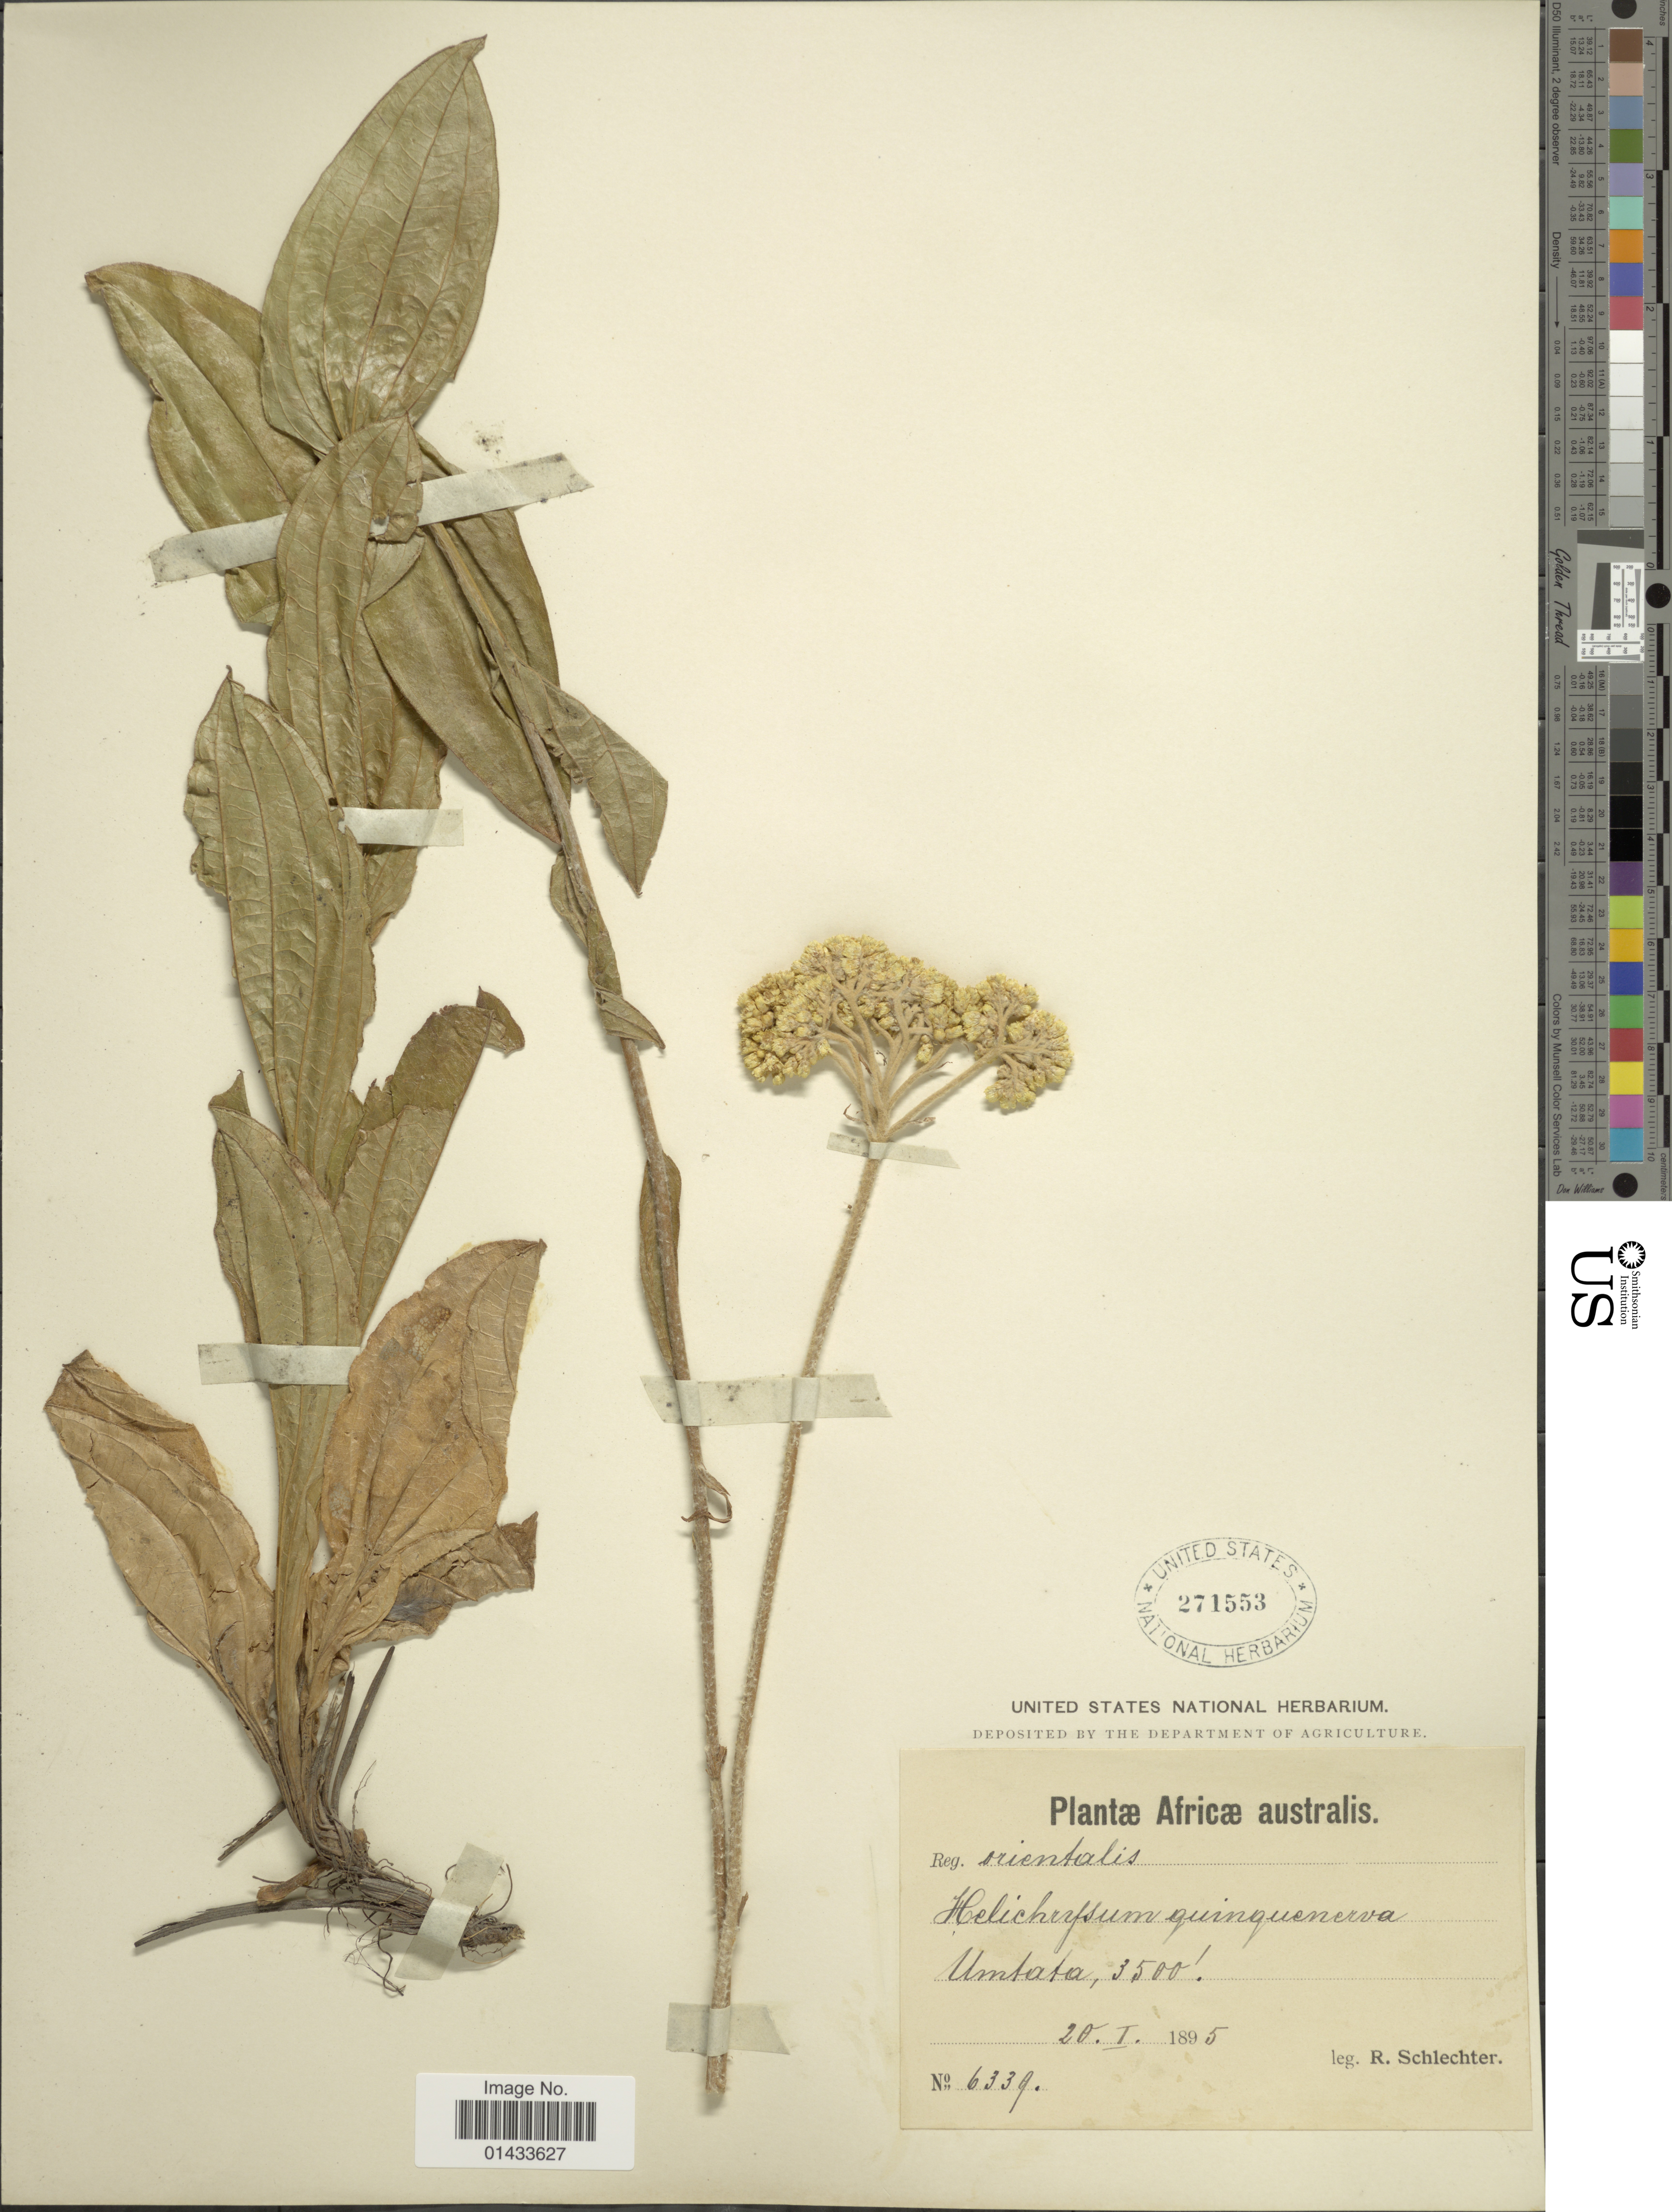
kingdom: Plantae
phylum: Tracheophyta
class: Magnoliopsida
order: Asterales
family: Asteraceae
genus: Helichrysum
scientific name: Helichrysum quinquenerve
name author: Less.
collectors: F. R. R. Schlechter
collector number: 6339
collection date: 1895-01-20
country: South Africa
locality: Umtata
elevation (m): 1067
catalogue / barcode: US 271553